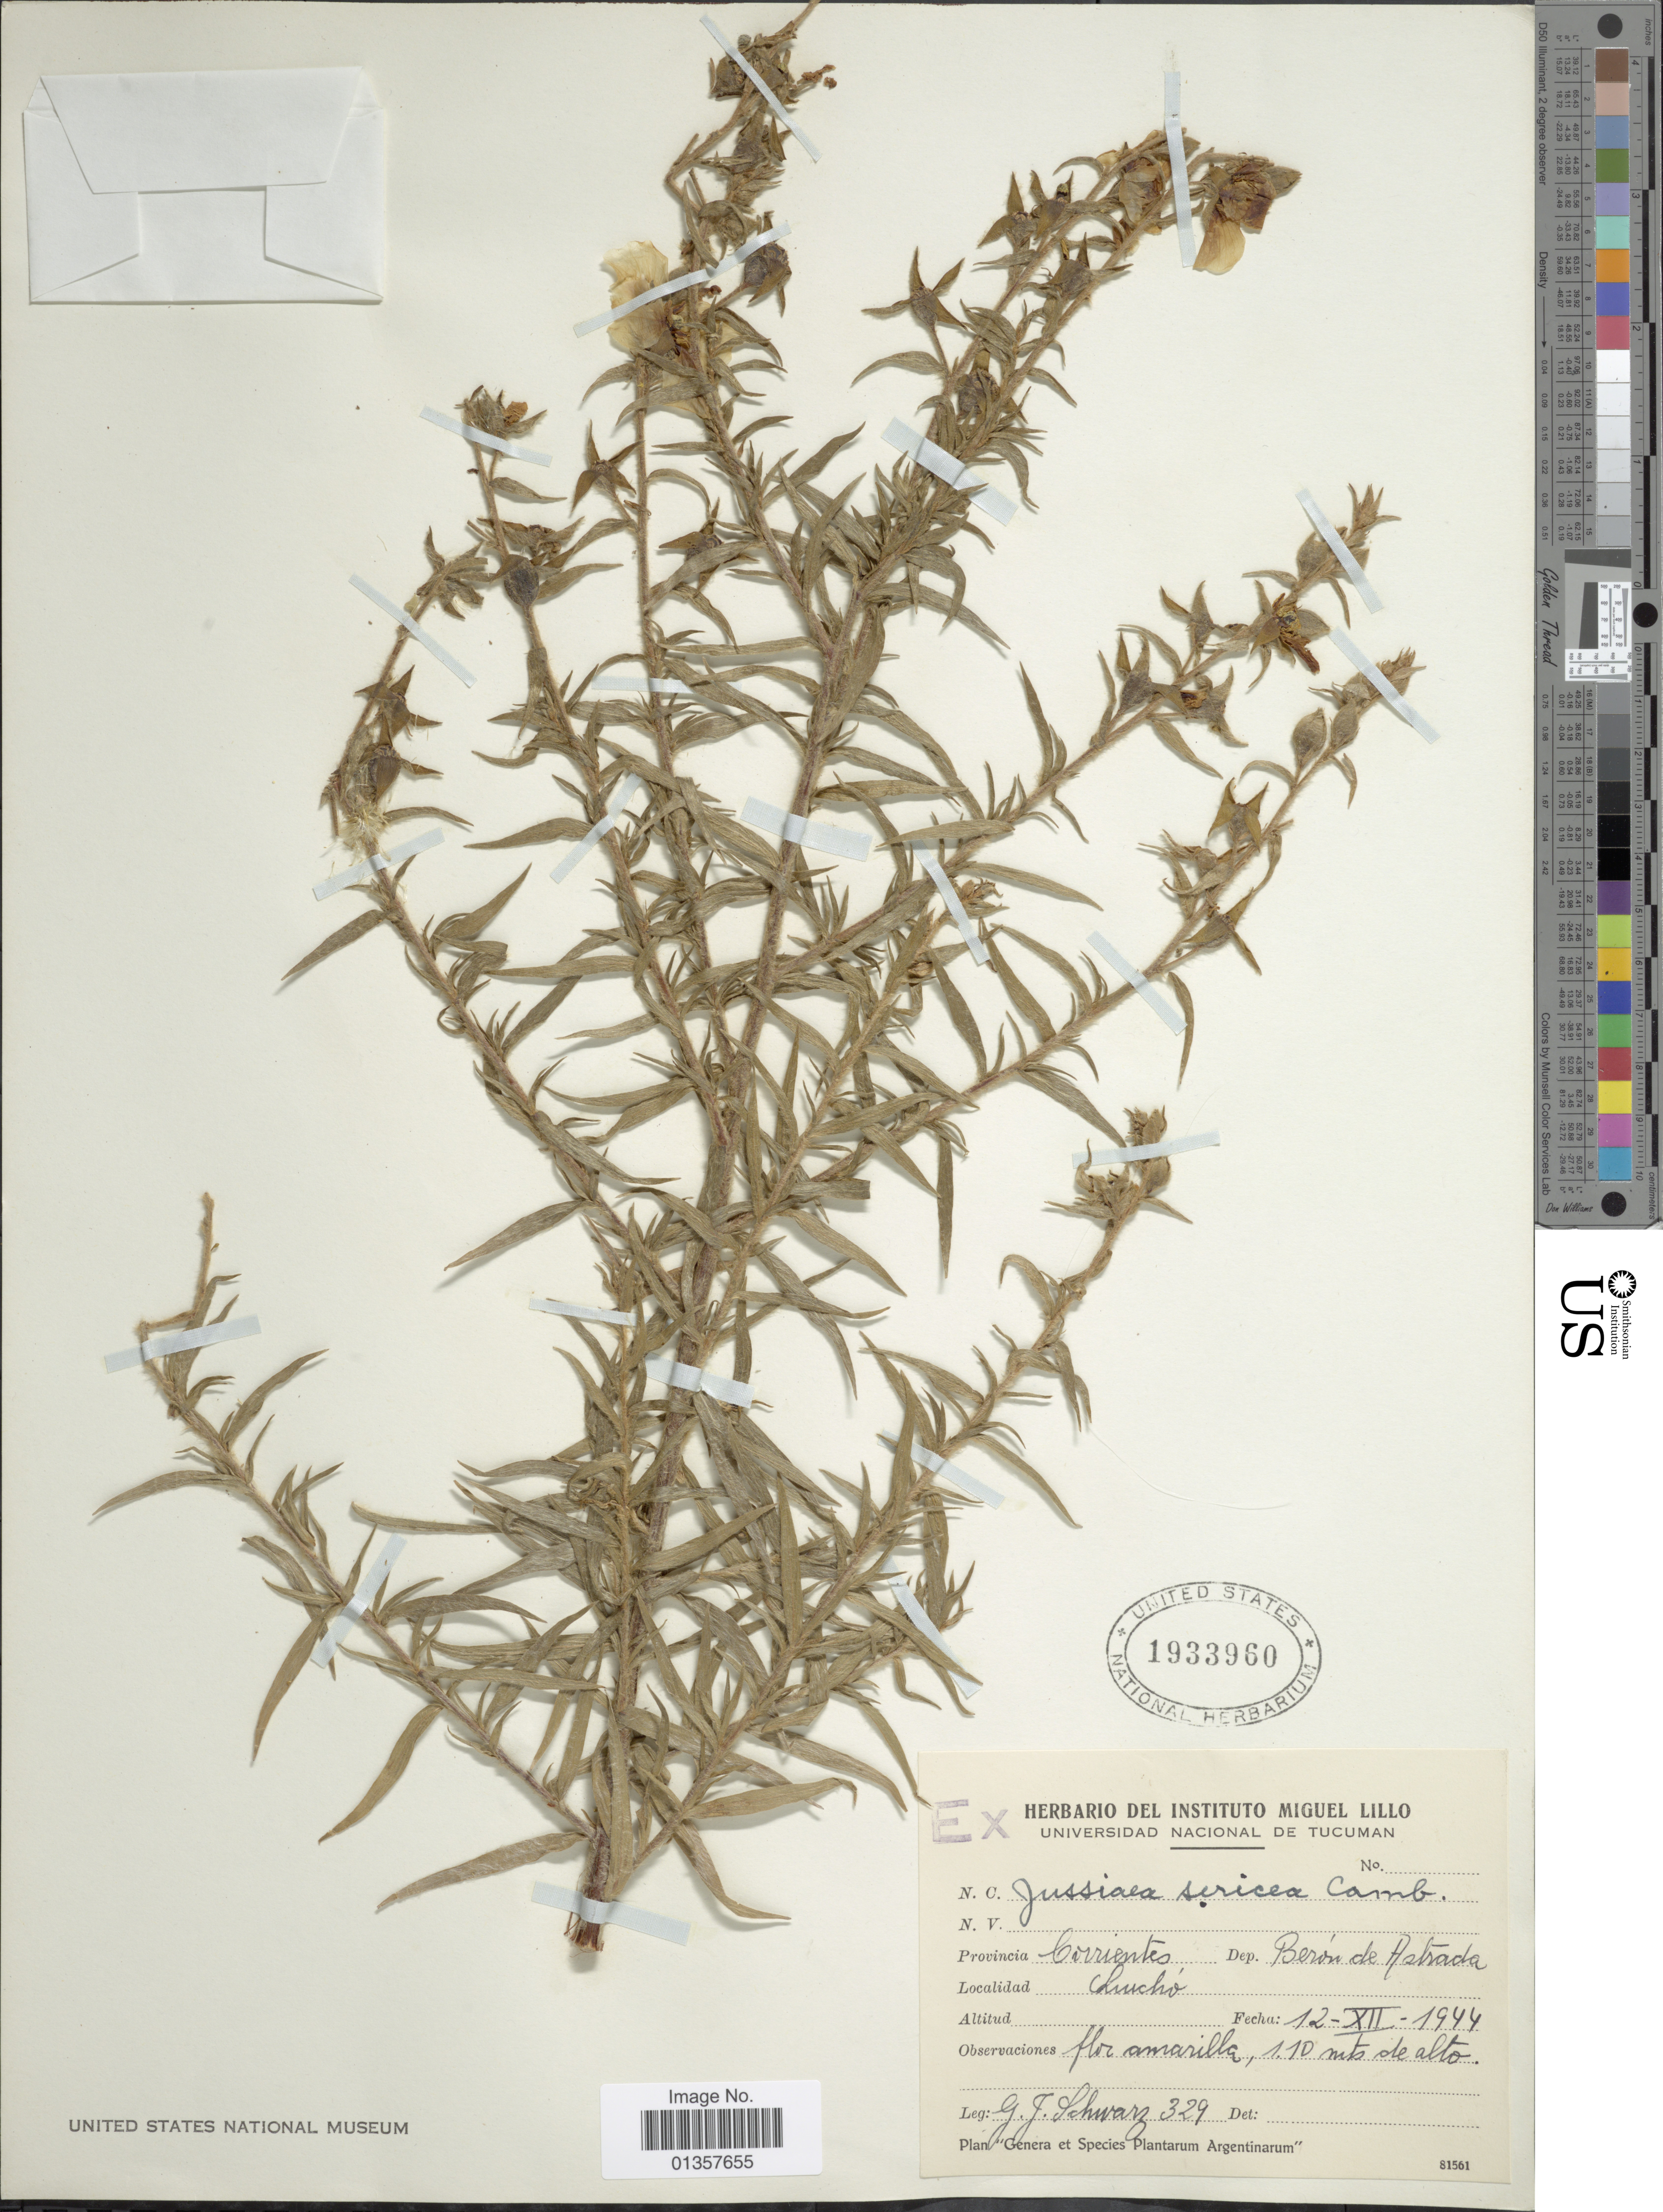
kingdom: Plantae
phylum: Tracheophyta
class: Magnoliopsida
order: Myrtales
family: Onagraceae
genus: Ludwigia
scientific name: Ludwigia sericea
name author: (Cambess.) H. Hara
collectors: G. J. Schwarz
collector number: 329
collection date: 1944-12-12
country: Argentina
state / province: Corrientes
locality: Dep. Berón Astrada, Chruchó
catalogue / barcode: US 1933960